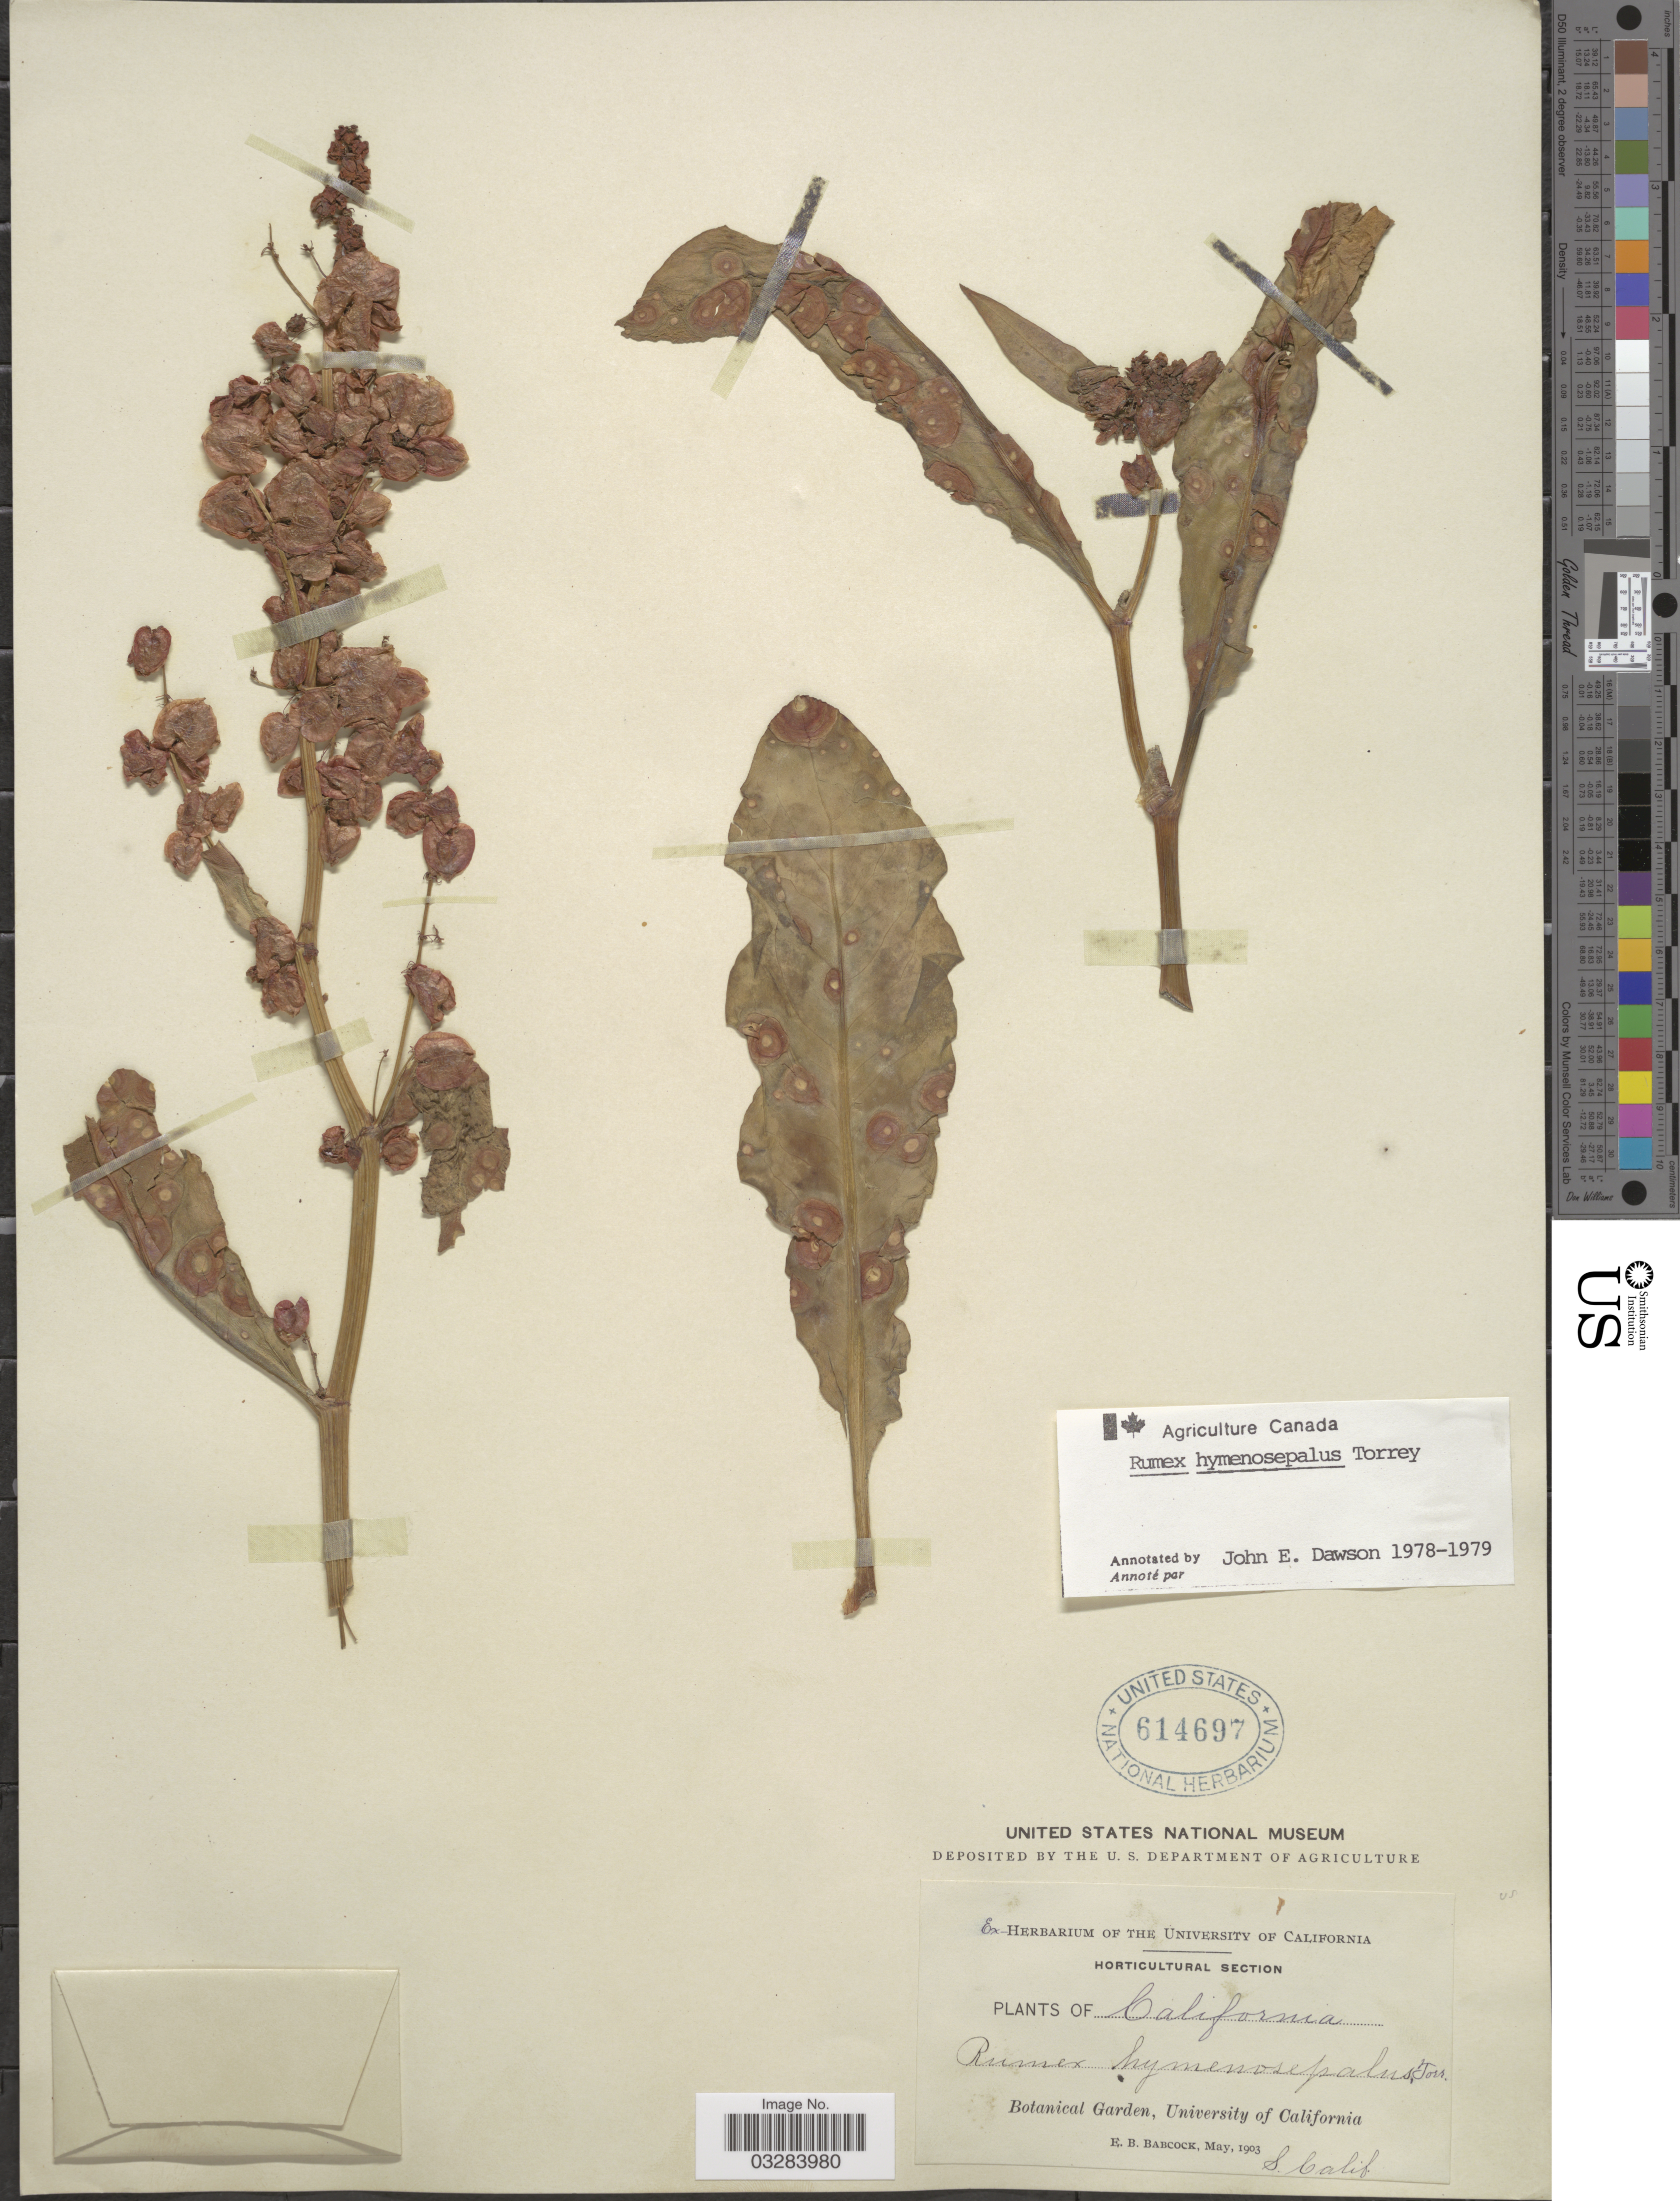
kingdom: Plantae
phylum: Tracheophyta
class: Magnoliopsida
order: Caryophyllales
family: Polygonaceae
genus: Rumex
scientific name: Rumex hymenosepalus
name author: Torr.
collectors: E. B. Babcock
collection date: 1903-05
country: United States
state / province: California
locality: Botanical Garden, University of California. S. Calif.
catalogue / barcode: US 614697